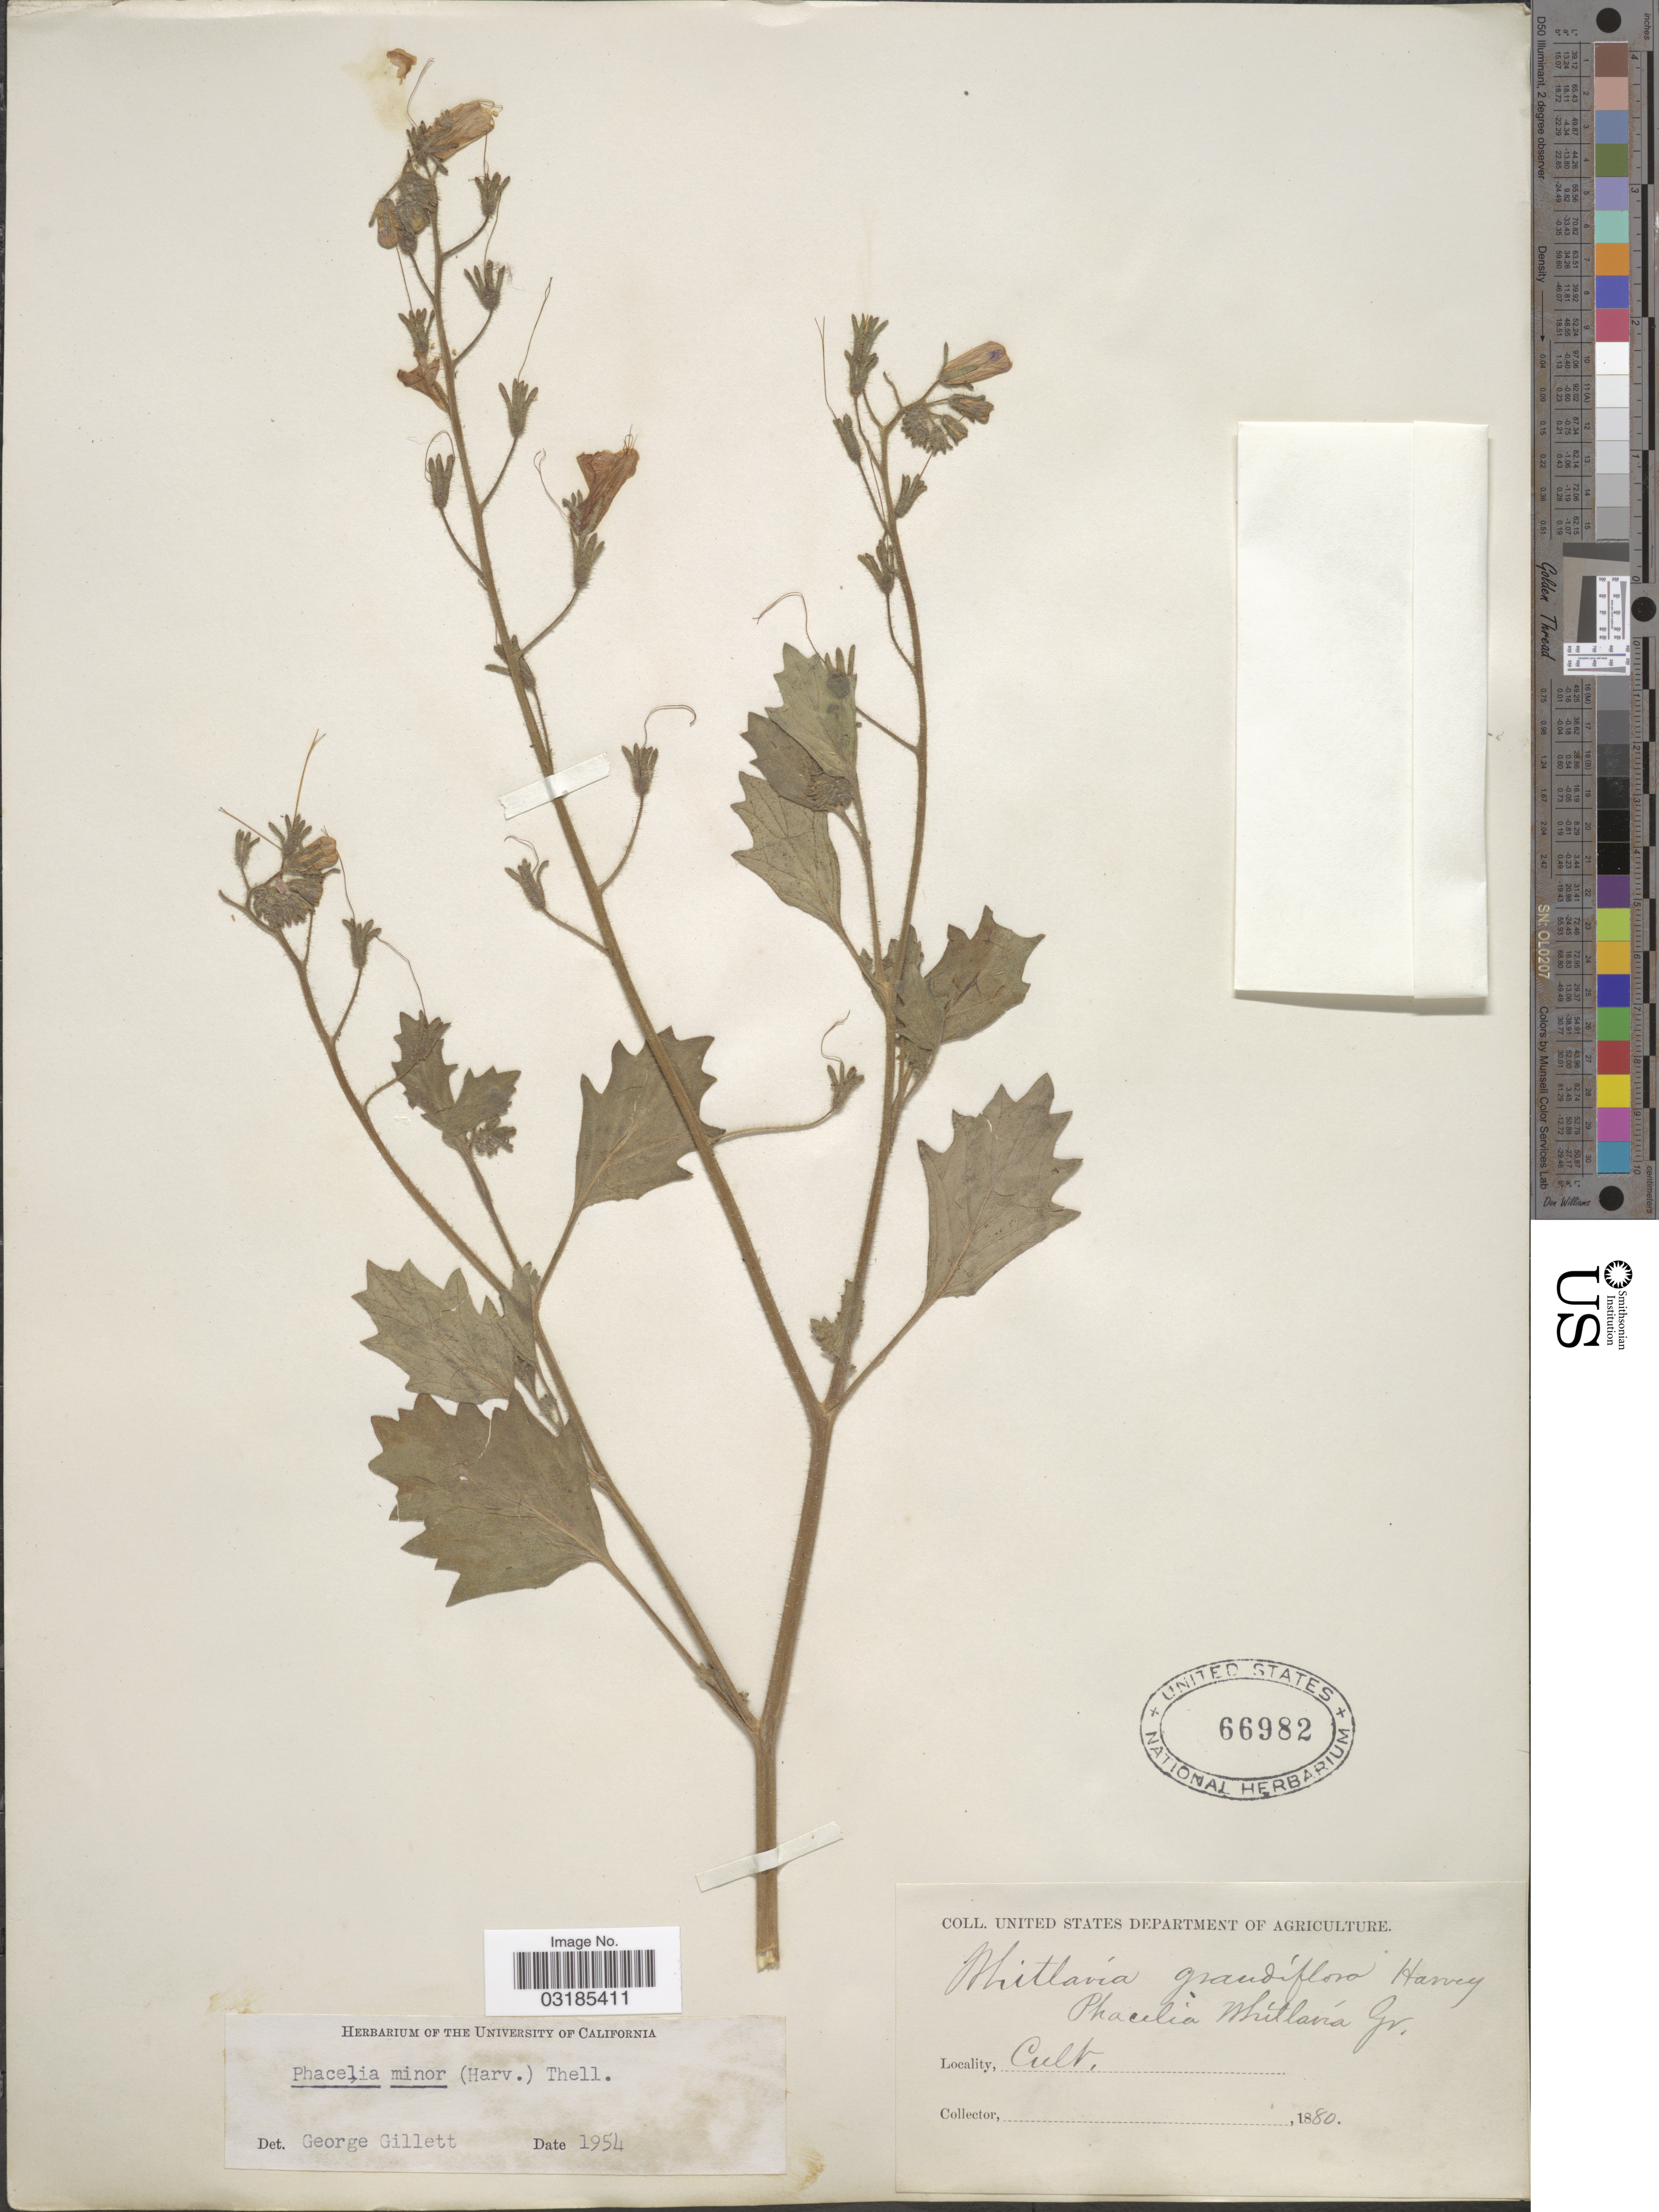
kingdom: Plantae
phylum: Tracheophyta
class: Magnoliopsida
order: Boraginales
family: Hydrophyllaceae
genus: Phacelia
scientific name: Phacelia minor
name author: (Harv.) Thell.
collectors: United States Department of Agriculture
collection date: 1880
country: United States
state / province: California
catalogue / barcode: US 66982